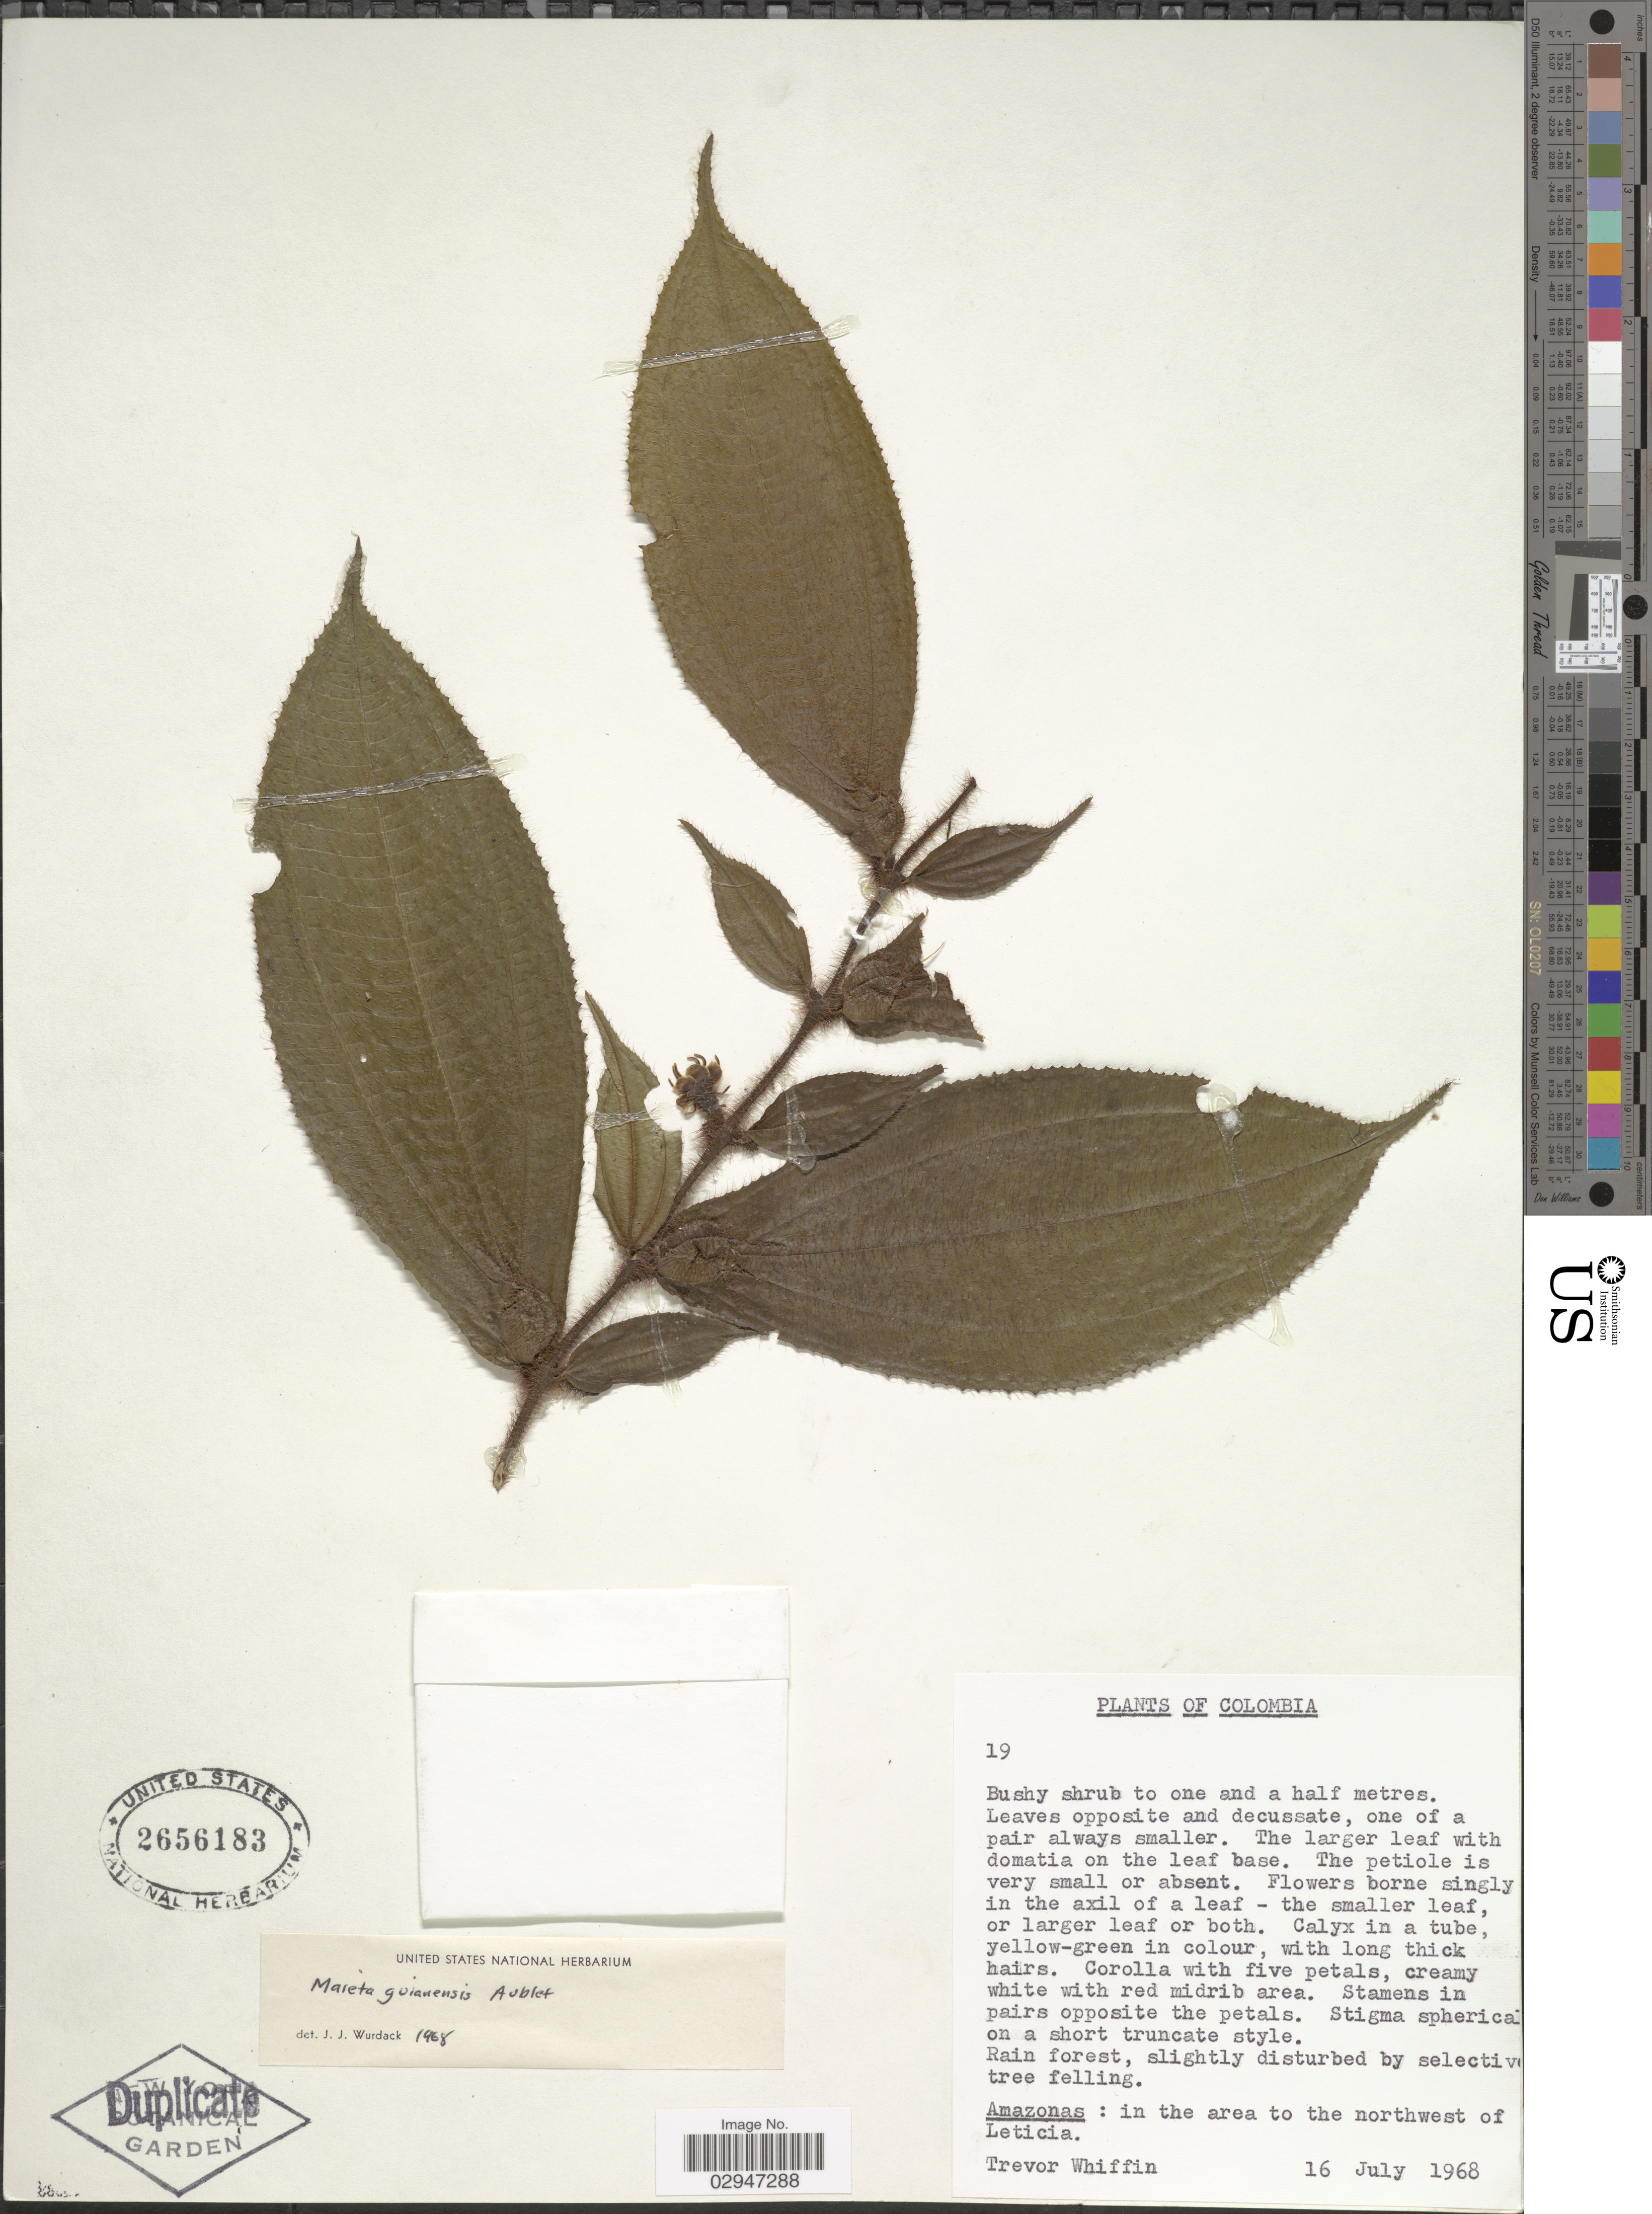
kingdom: Plantae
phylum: Tracheophyta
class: Magnoliopsida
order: Myrtales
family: Melastomataceae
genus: Maieta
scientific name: Maieta guianensis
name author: Aubl.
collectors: T. P. Whiffin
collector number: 19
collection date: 1968-07-16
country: Colombia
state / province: Amazônas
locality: Amazonas: in the area to the northwest of Leticia.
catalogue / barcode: US 2656183